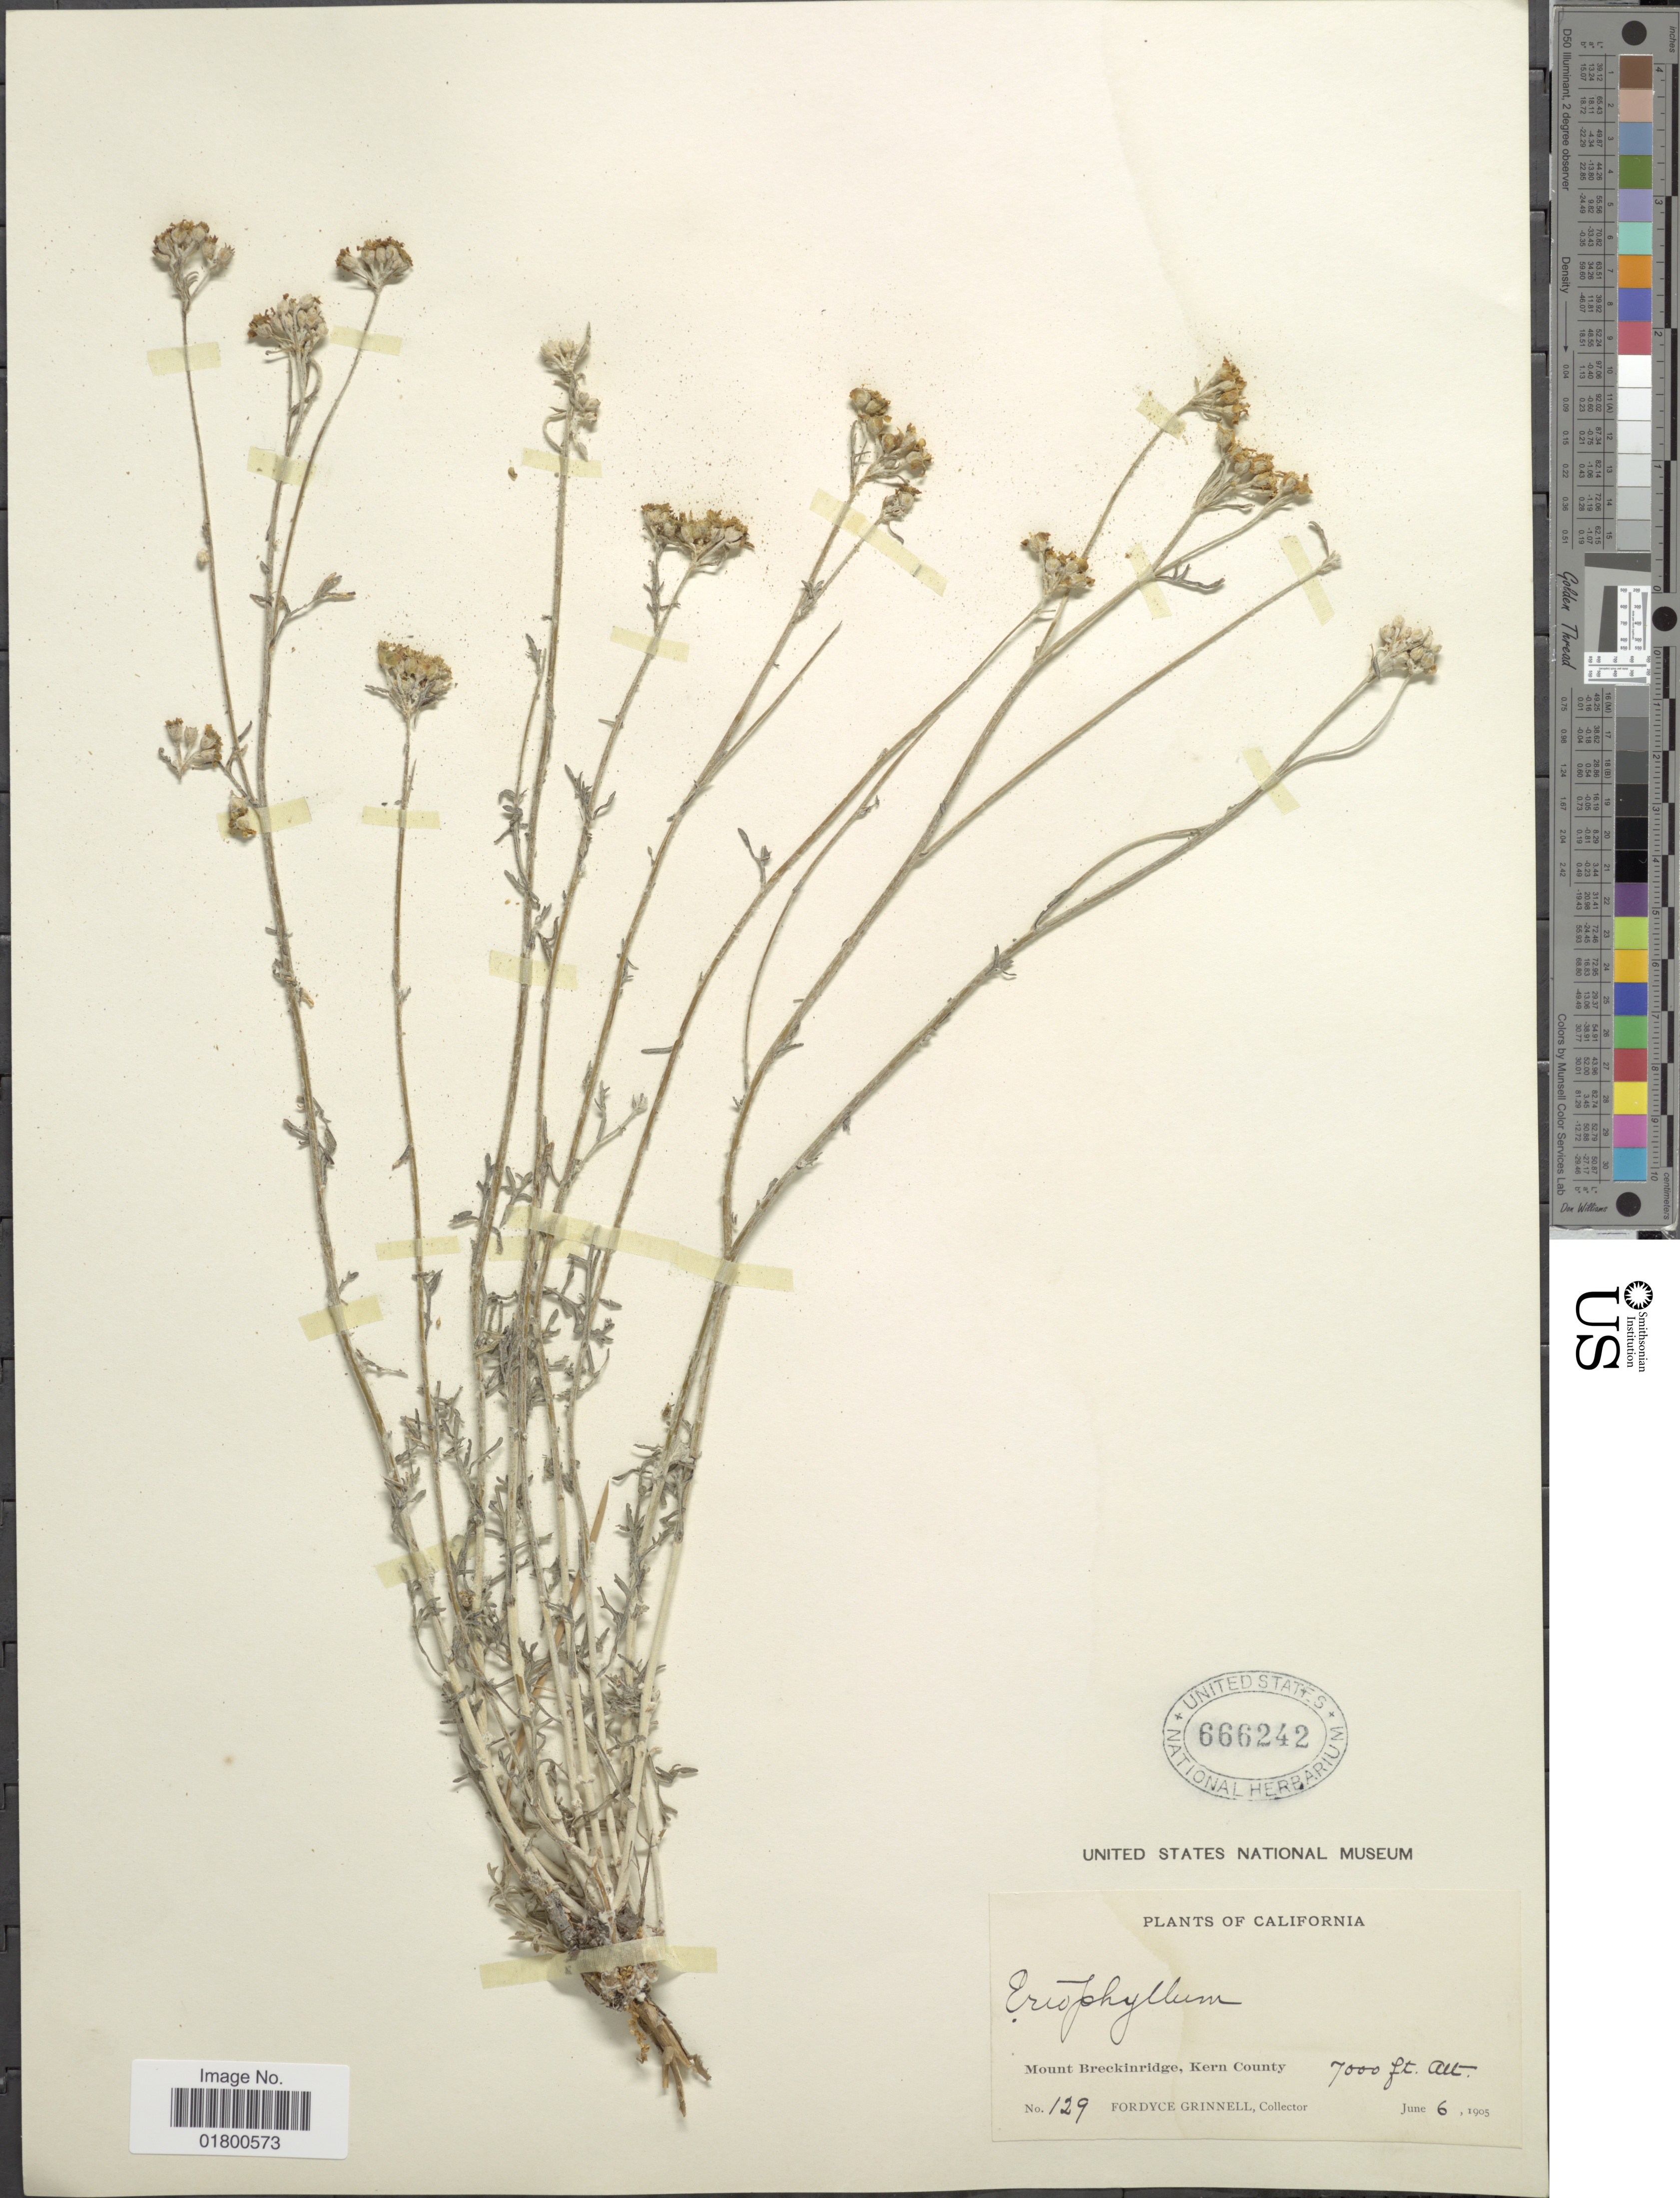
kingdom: Plantae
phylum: Tracheophyta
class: Magnoliopsida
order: Asterales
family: Asteraceae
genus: Eriophyllum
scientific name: Eriophyllum tenuifolium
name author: (DC.) Rydb.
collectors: F. Grinnell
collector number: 129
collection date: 1905-06-06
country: United States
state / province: California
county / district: Kern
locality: Mount Breckinridge, Kern County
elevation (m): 2134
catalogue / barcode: US 666242